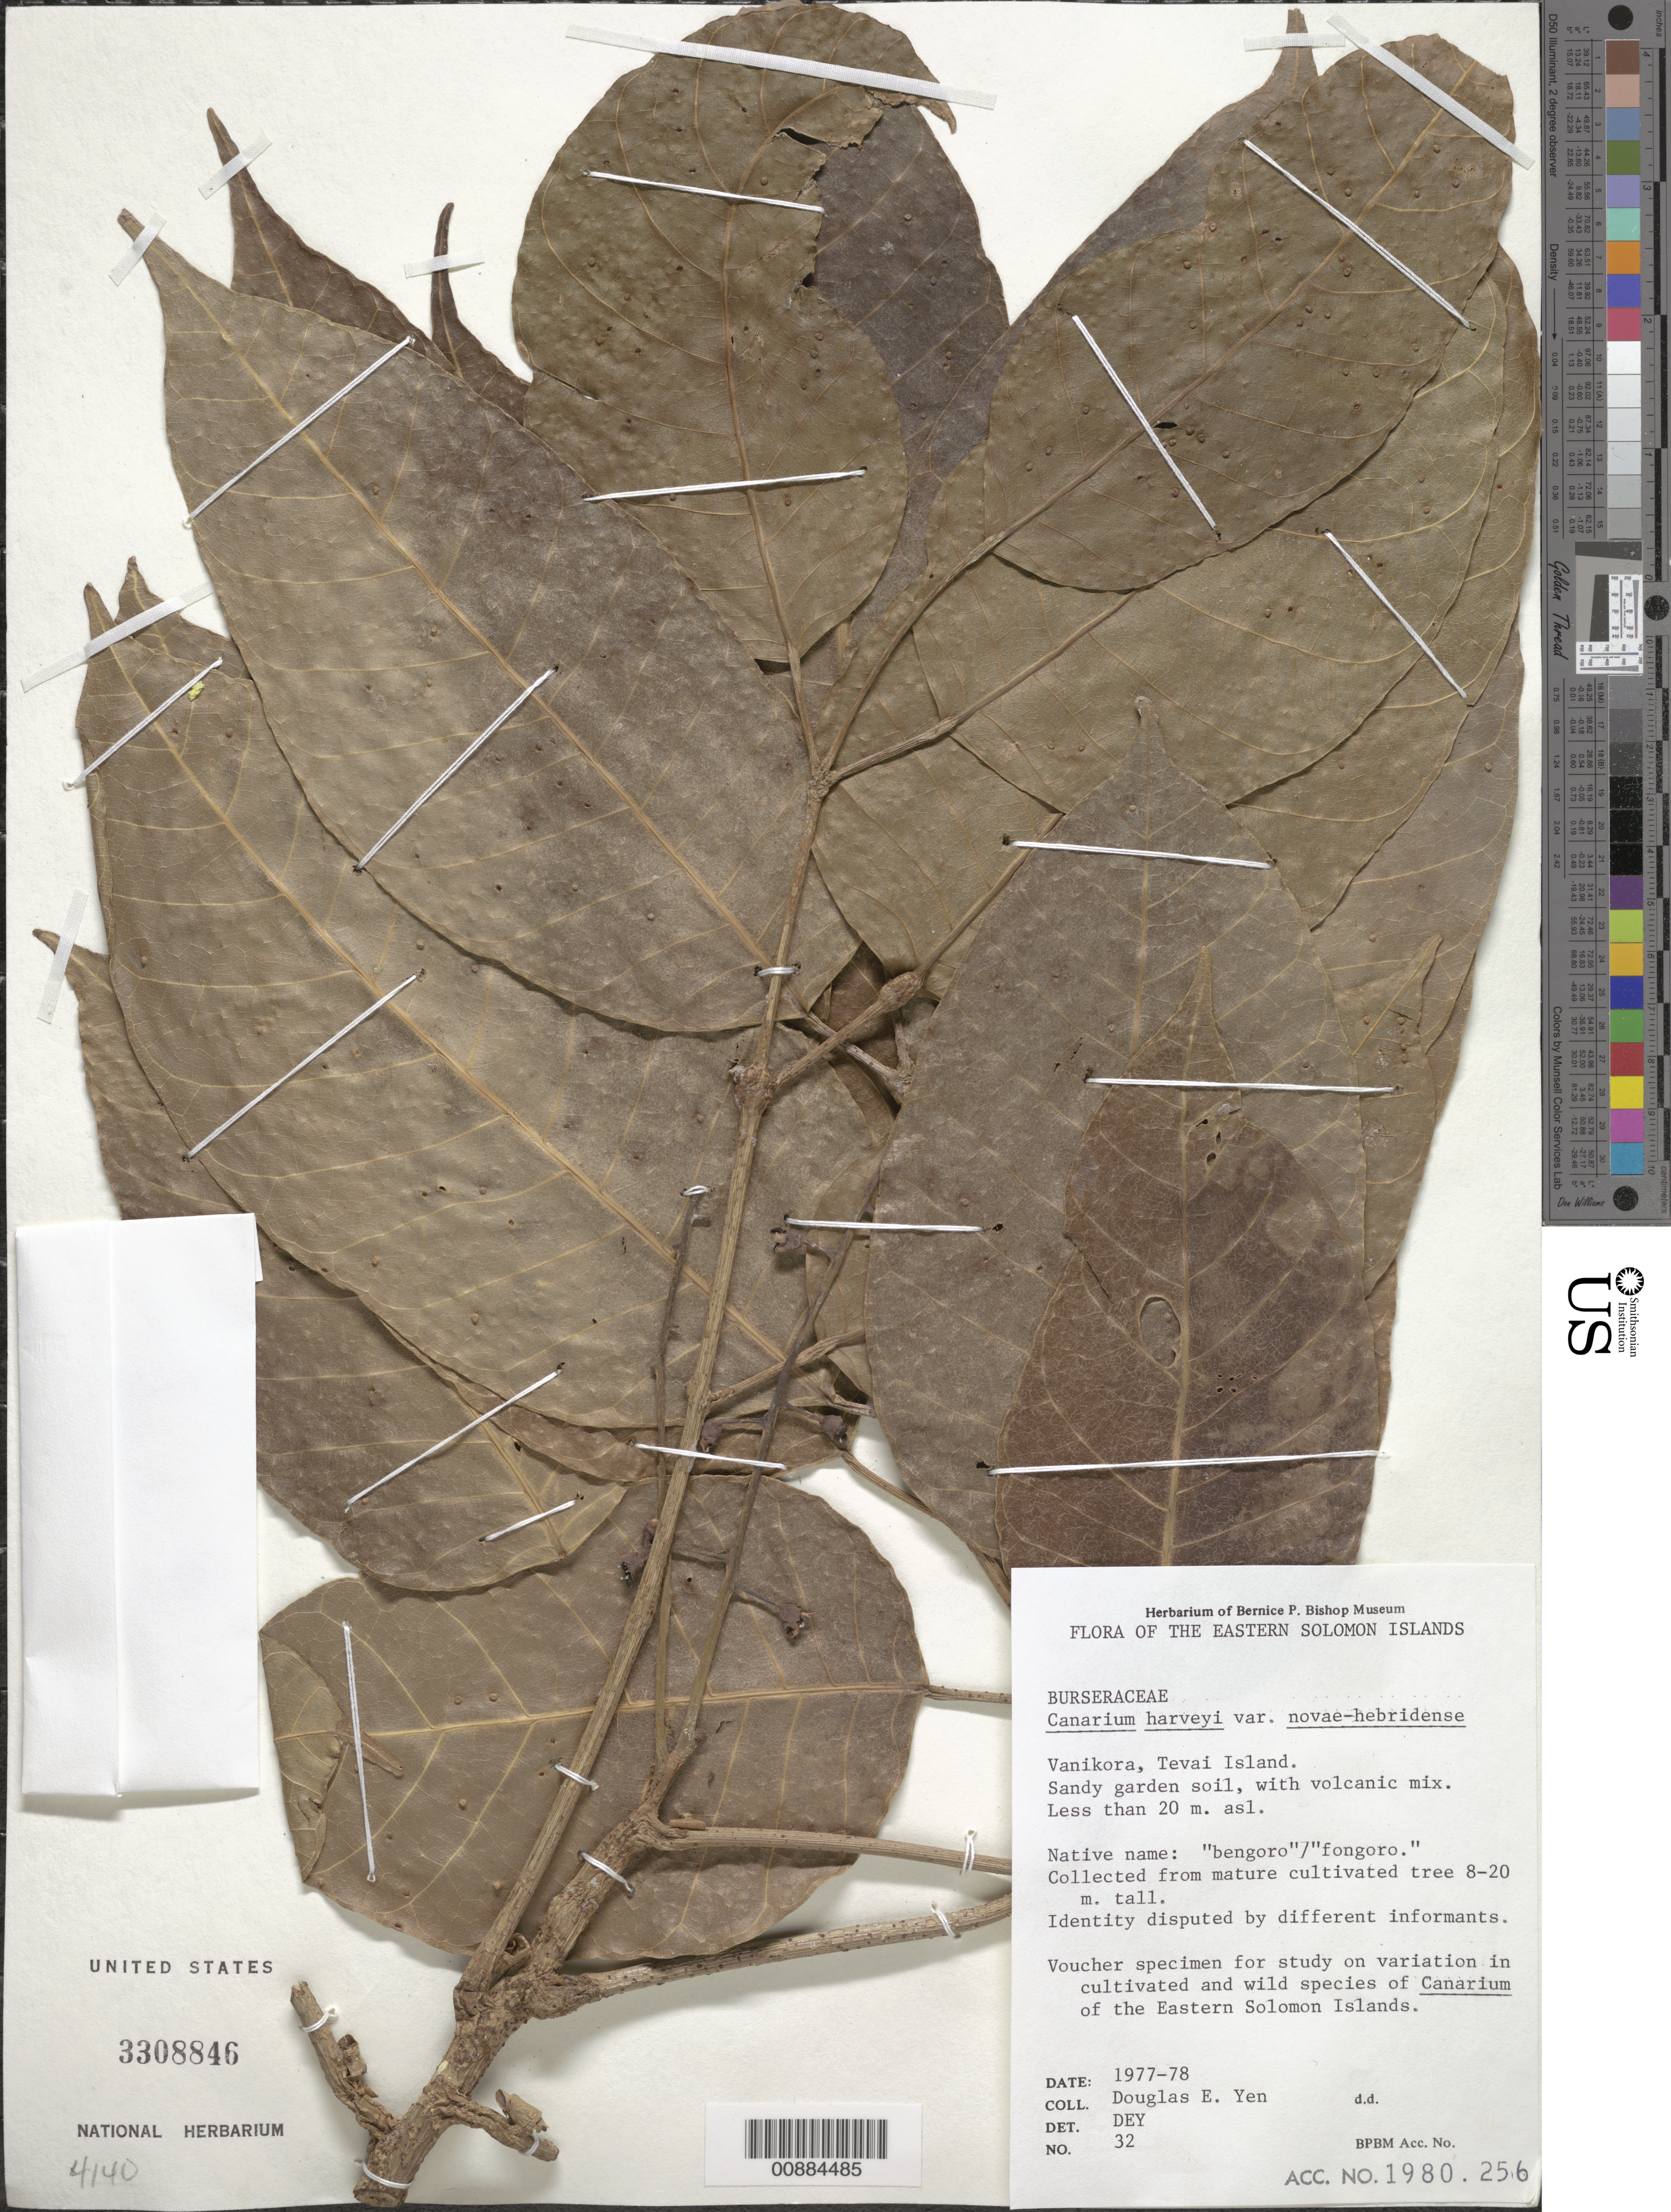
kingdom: Plantae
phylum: Tracheophyta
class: Magnoliopsida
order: Sapindales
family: Burseraceae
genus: Canarium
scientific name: Canarium harveyi var. novae-hebridense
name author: Leenh.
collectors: D. Yen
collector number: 32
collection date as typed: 1977 to 1978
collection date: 1977/1978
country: Solomon Islands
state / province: Temotu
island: Te Anu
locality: Tevai I. [=Te Anu] off Vanikolo i.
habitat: Sandy garden soil with volcanic mix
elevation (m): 20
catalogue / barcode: US 3308846